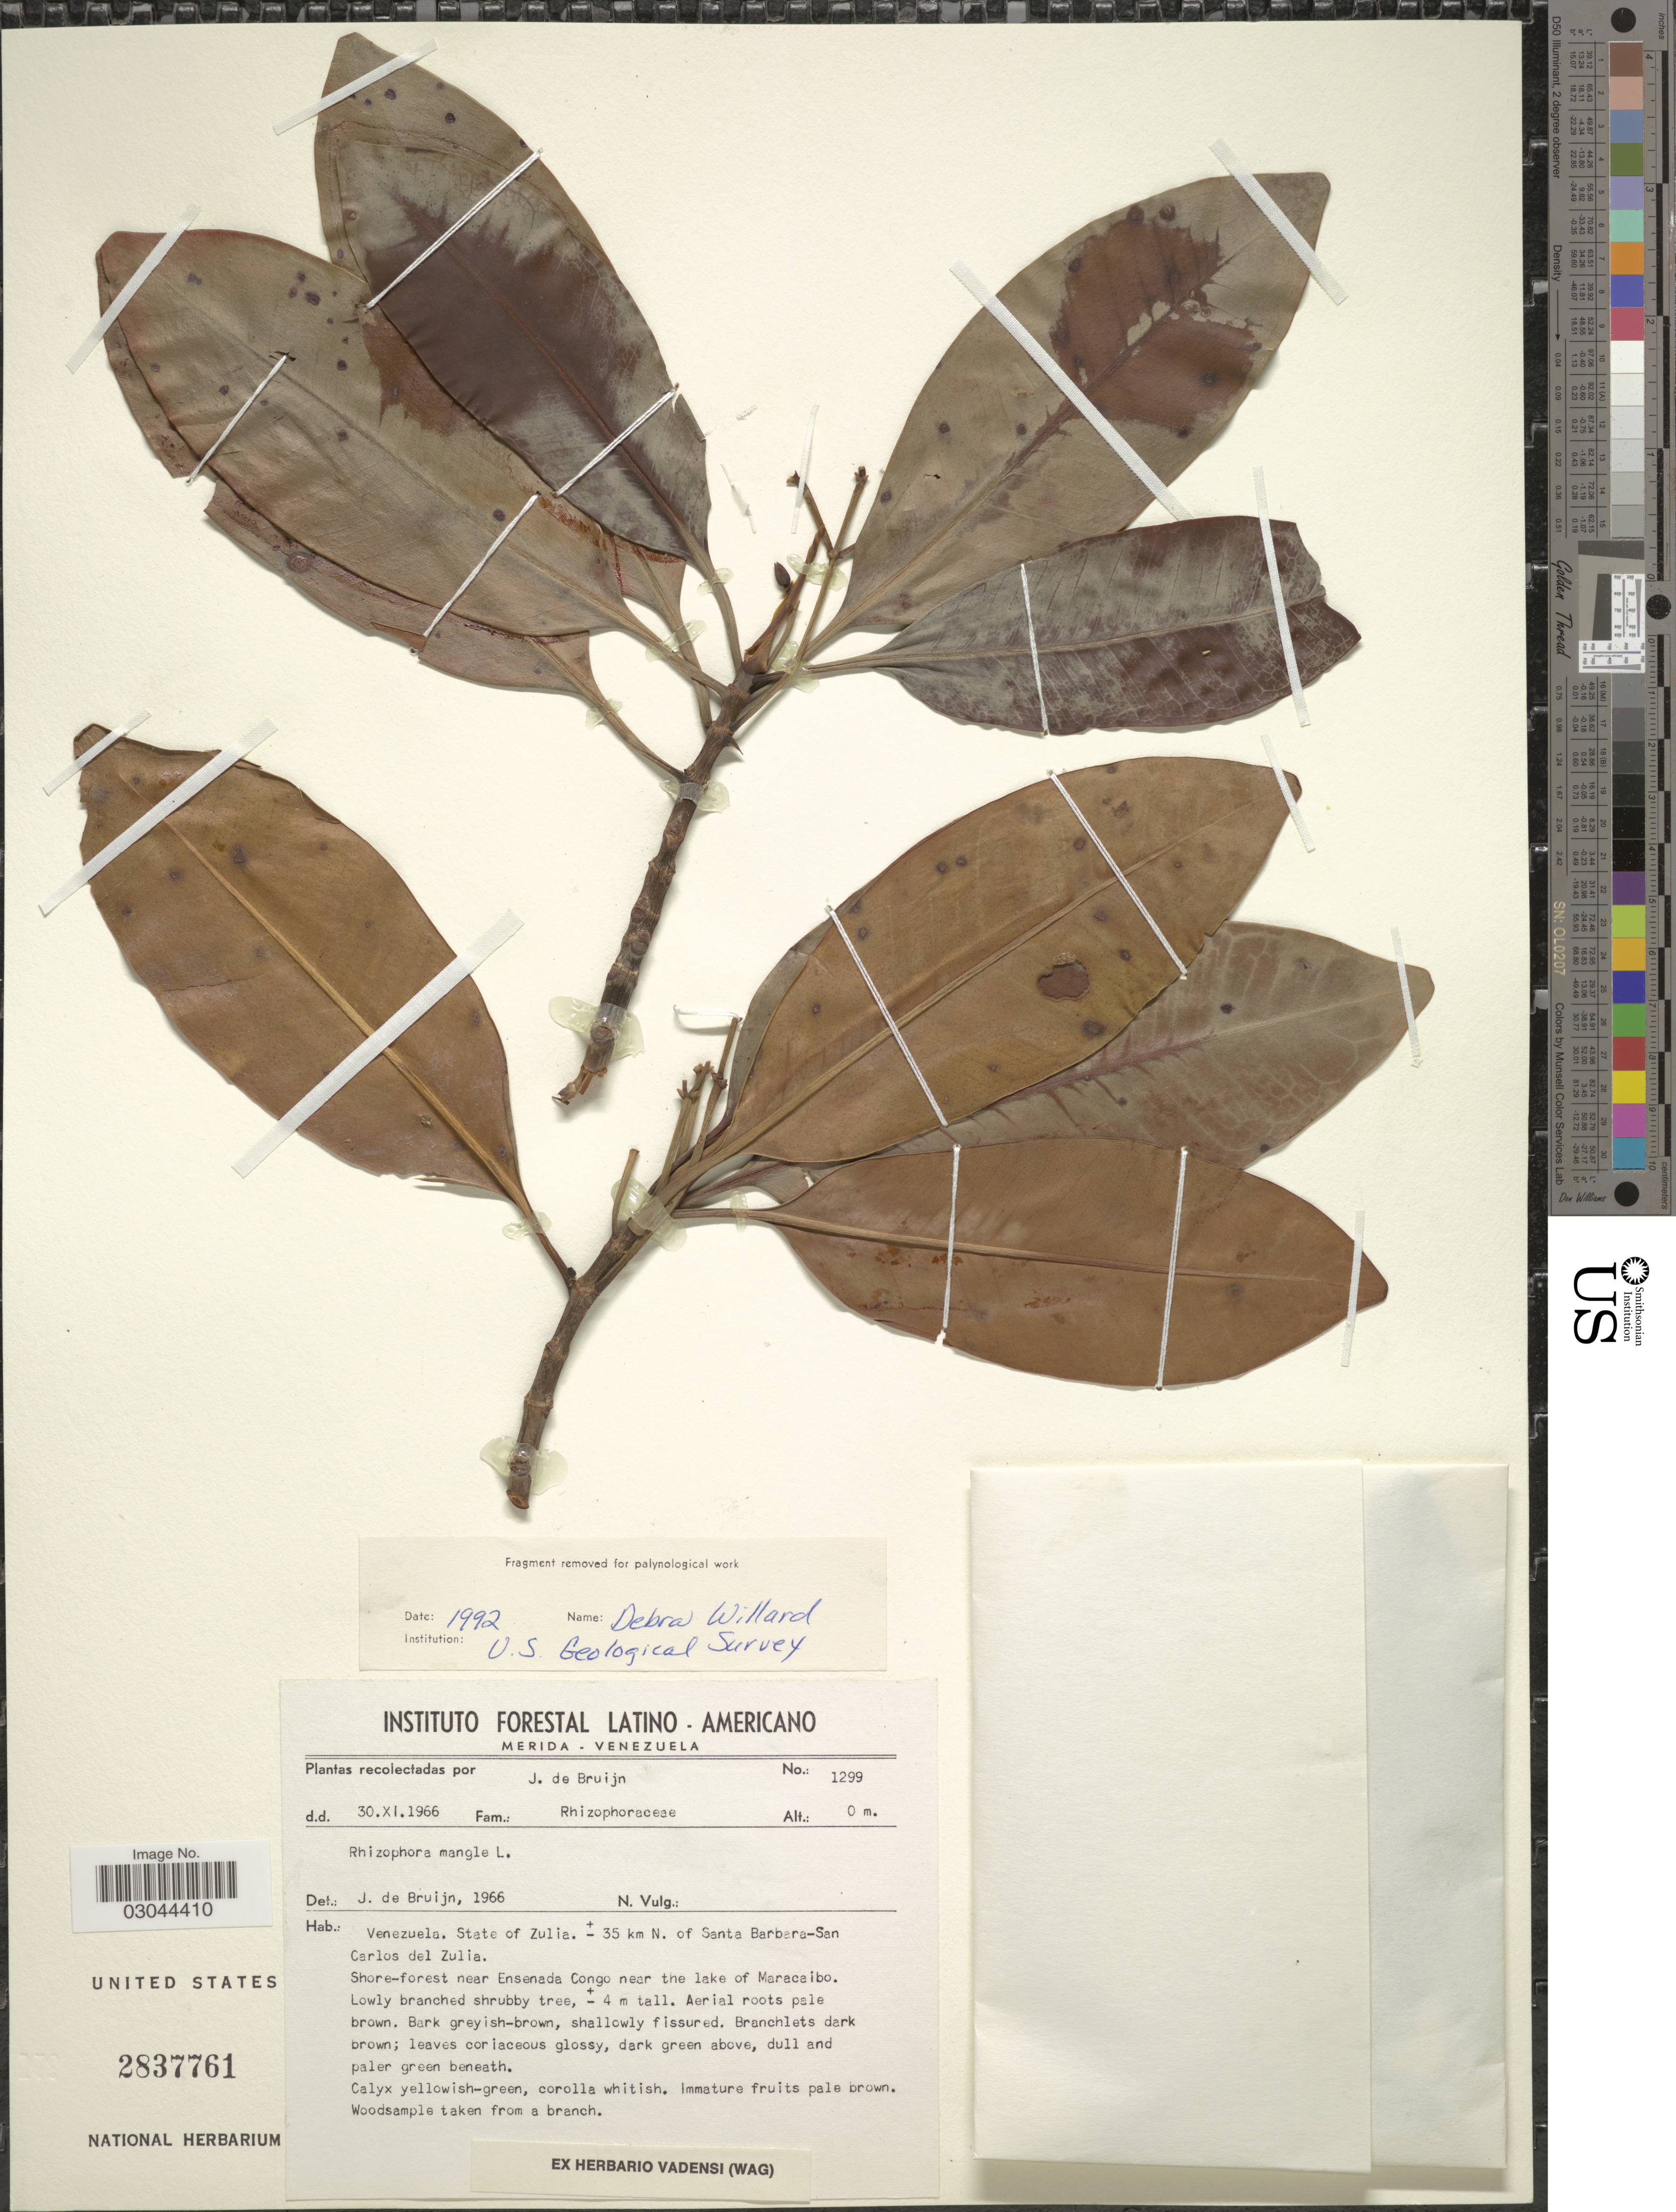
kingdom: Plantae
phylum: Tracheophyta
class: Magnoliopsida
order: Malpighiales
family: Rhizophoraceae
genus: Rhizophora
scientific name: Rhizophora mangle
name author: L.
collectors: J. Bruijn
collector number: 1299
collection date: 1966-11-30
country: Venezuela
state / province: Zulia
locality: State of Zulia. ± 35 km N. of Santa Barbara-San Carlos del Zulia. Shore-forest near Ensenada Congo near the lake of Maracaibo.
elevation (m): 0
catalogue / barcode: US 2837761